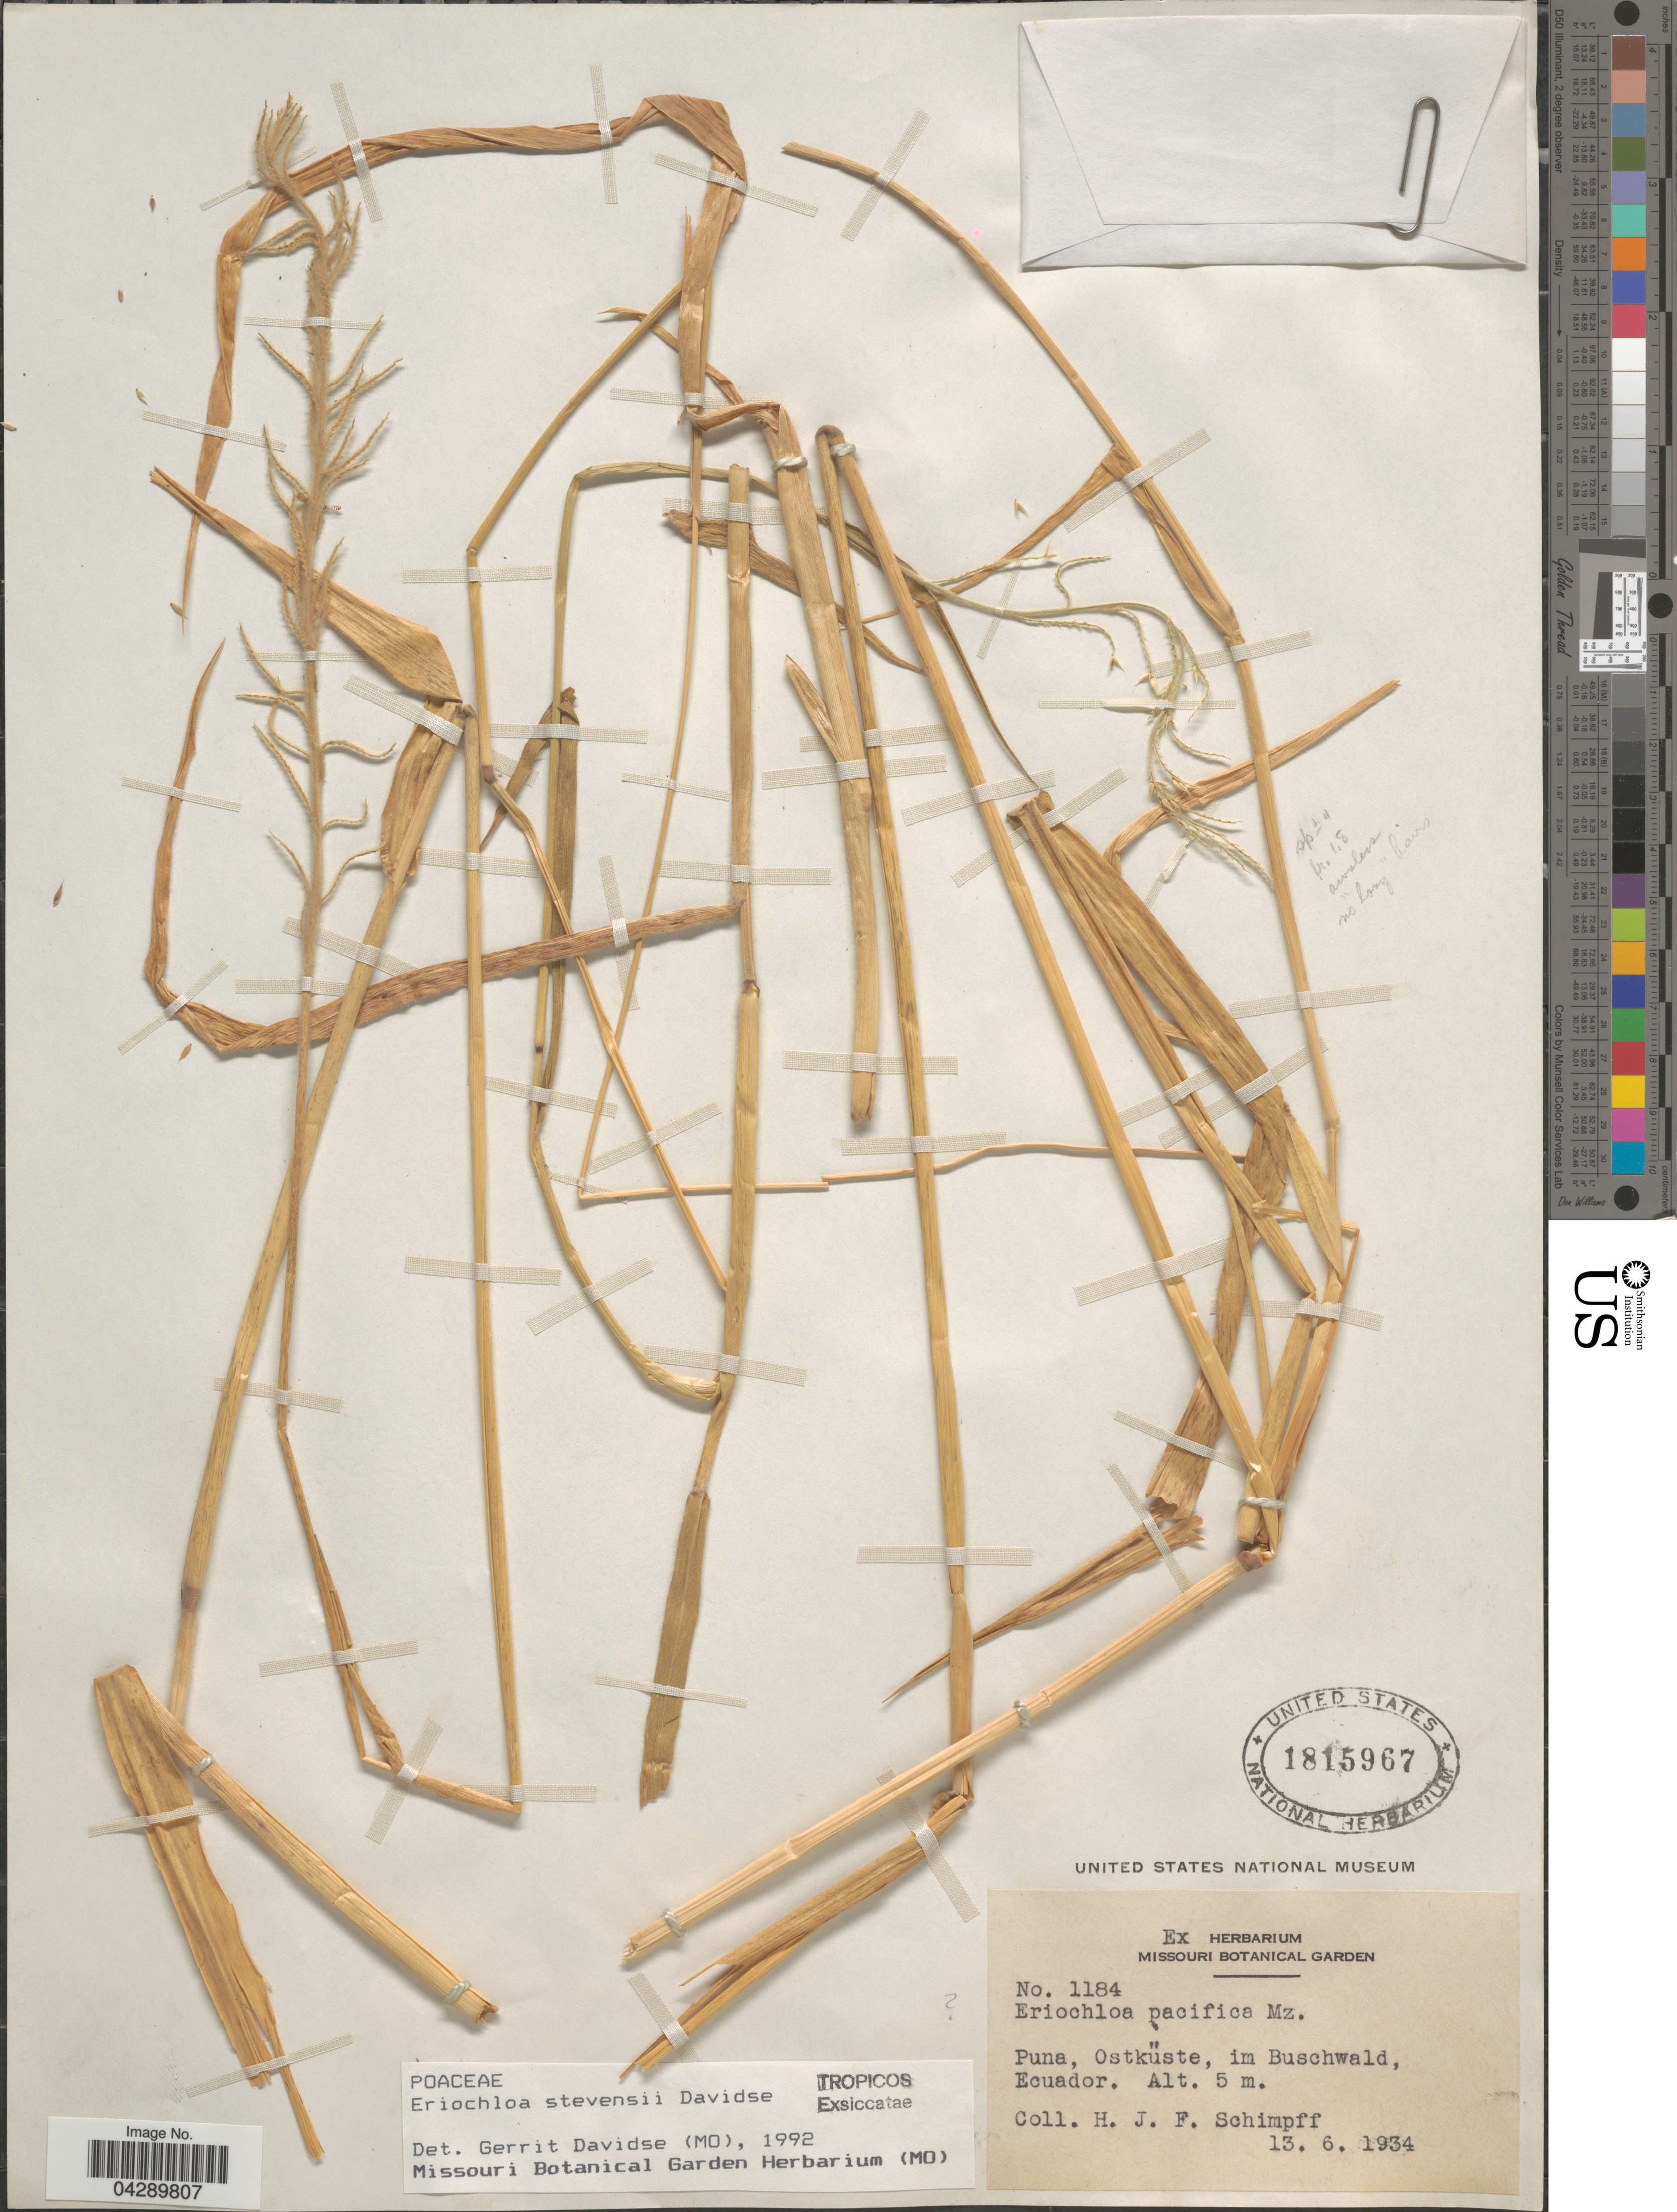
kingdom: Plantae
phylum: Tracheophyta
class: Liliopsida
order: Poales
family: Poaceae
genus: Eriochloa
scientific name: Eriochloa stevensii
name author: Davidse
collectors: H. Schimpff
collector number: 1184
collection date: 1934-06-13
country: Ecuador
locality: Puna, Ostküste, im Buschwald.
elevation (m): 5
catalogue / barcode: US 1815967